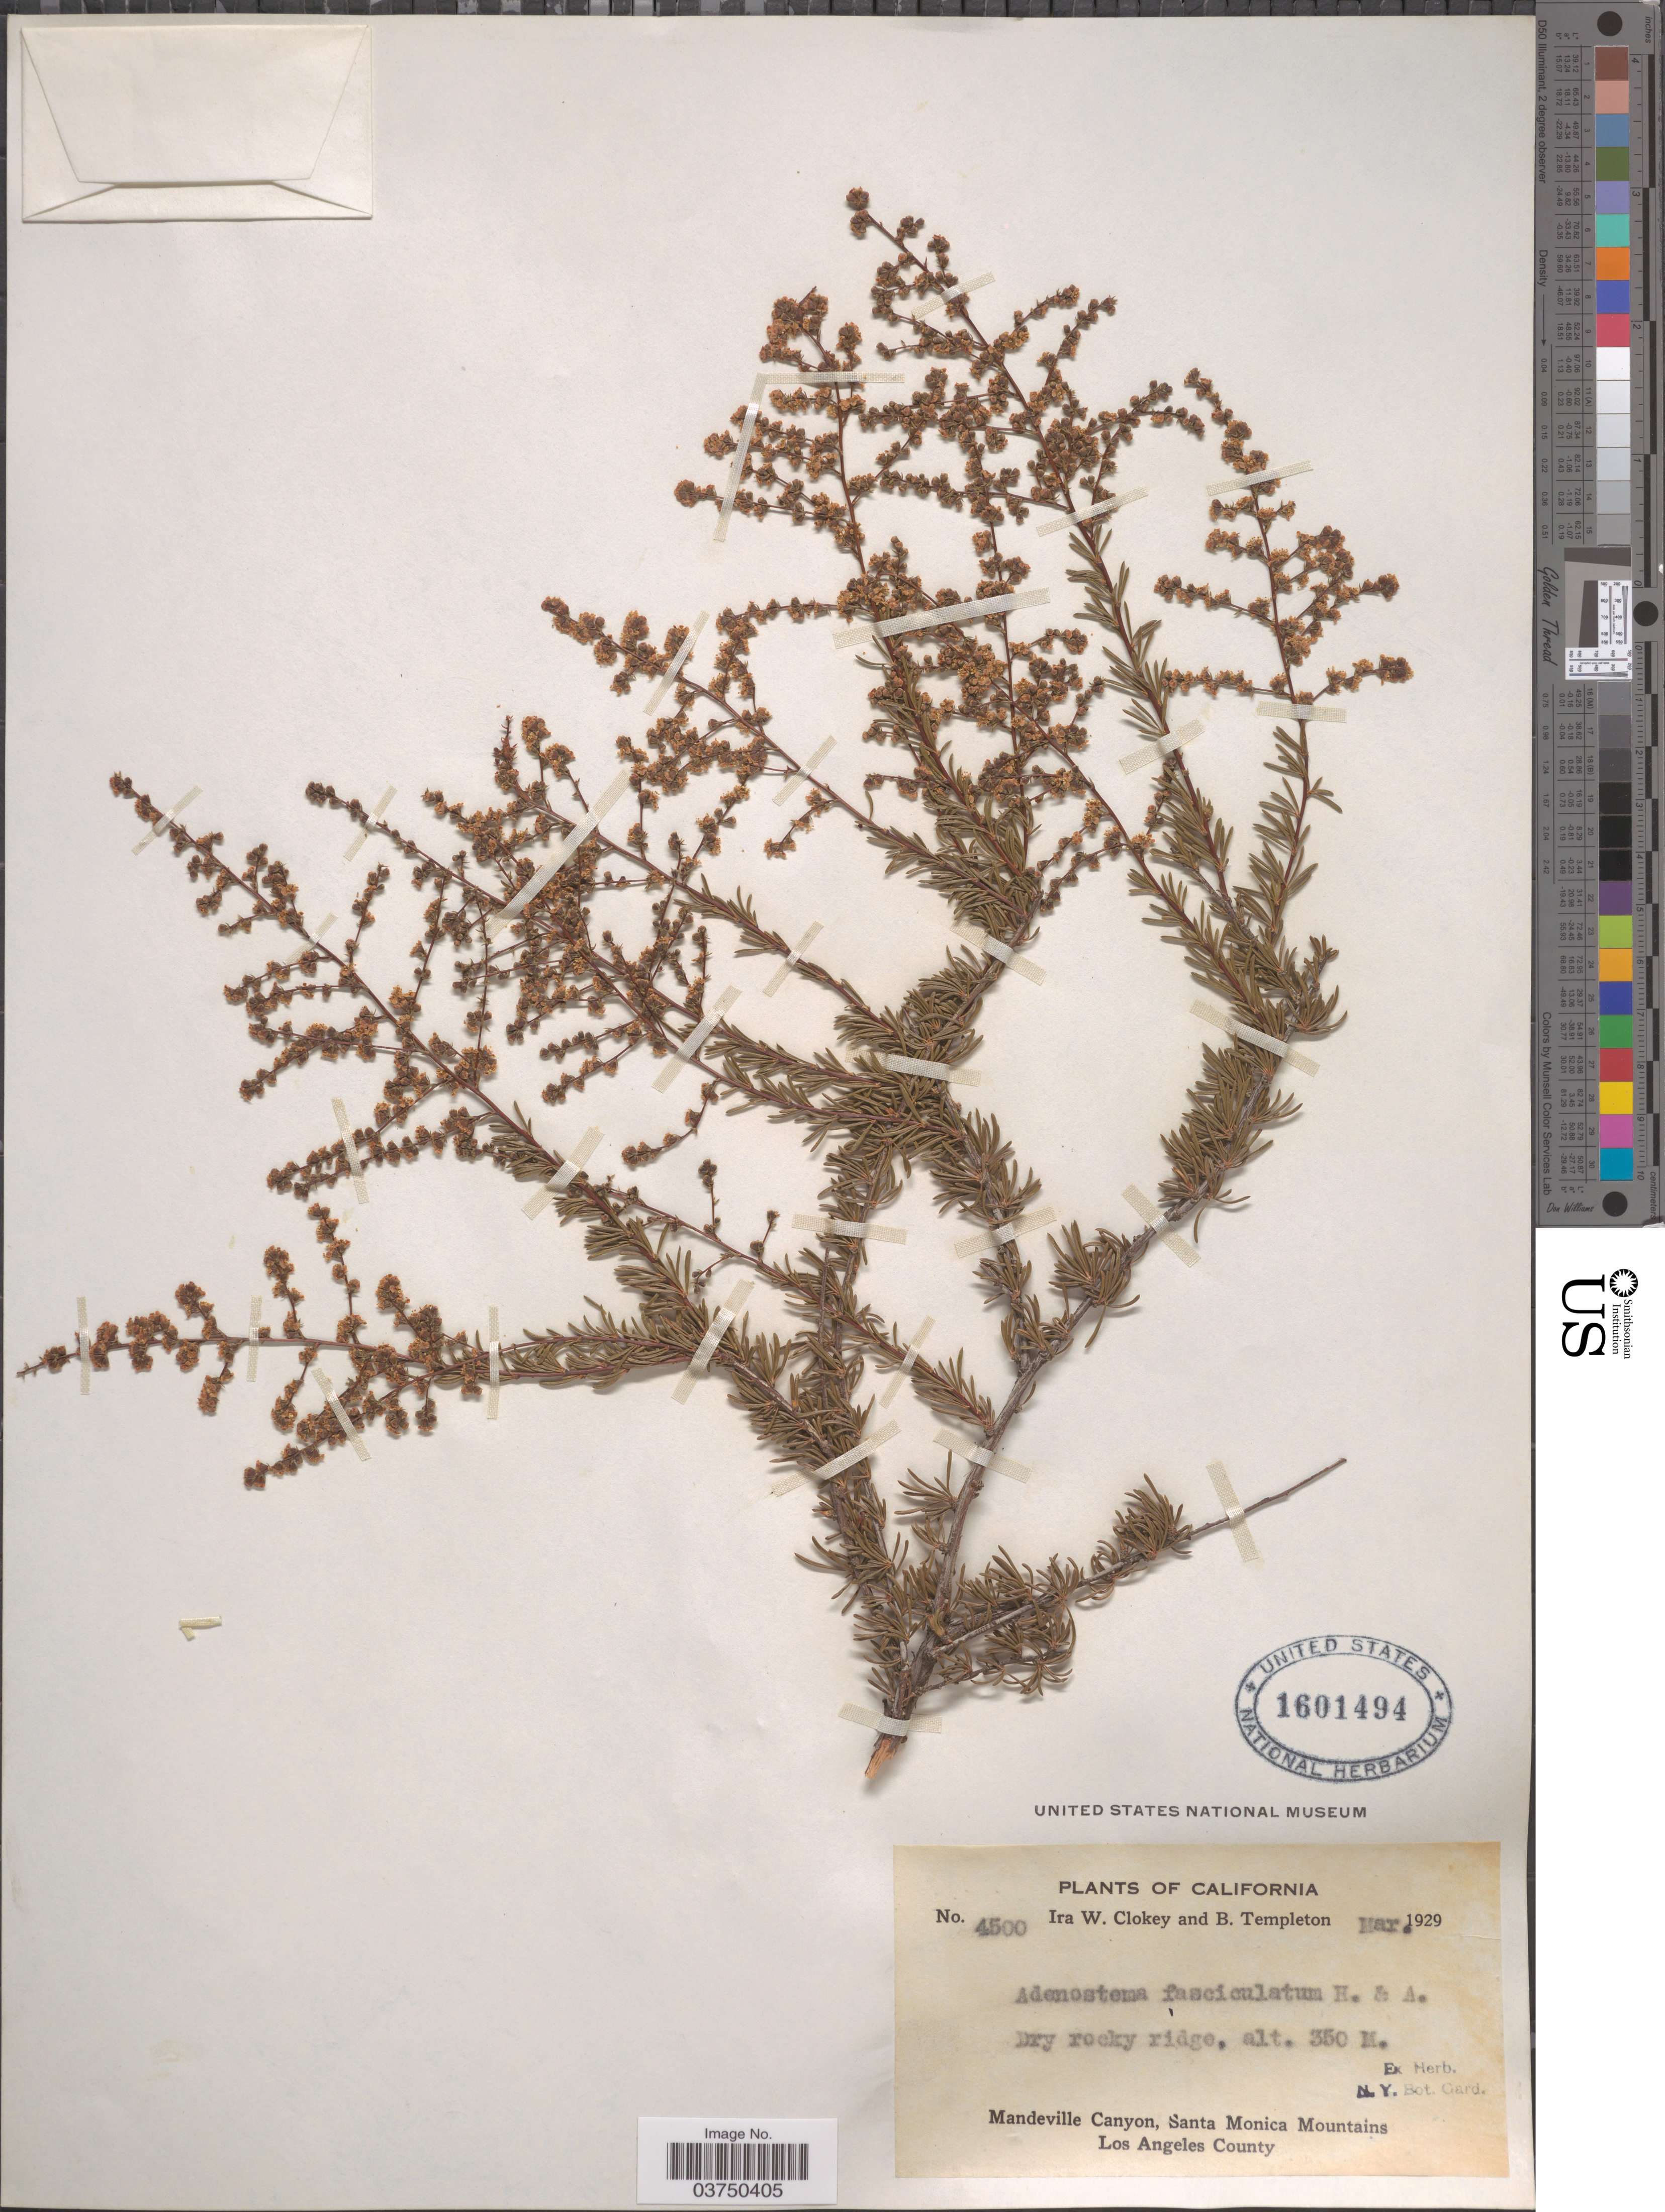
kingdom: Plantae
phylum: Tracheophyta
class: Magnoliopsida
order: Rosales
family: Rosaceae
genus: Adenostoma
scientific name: Adenostoma fasciculatum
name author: Hook. & Arn.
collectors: I. W. Clokey & B. Templeton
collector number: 4500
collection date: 1929-03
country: United States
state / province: California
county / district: Los Angeles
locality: Dry rock ridge. Mandeville Canyon, Santa Monica Mountains. Los Angeles County.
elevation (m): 350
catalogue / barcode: US 1601494